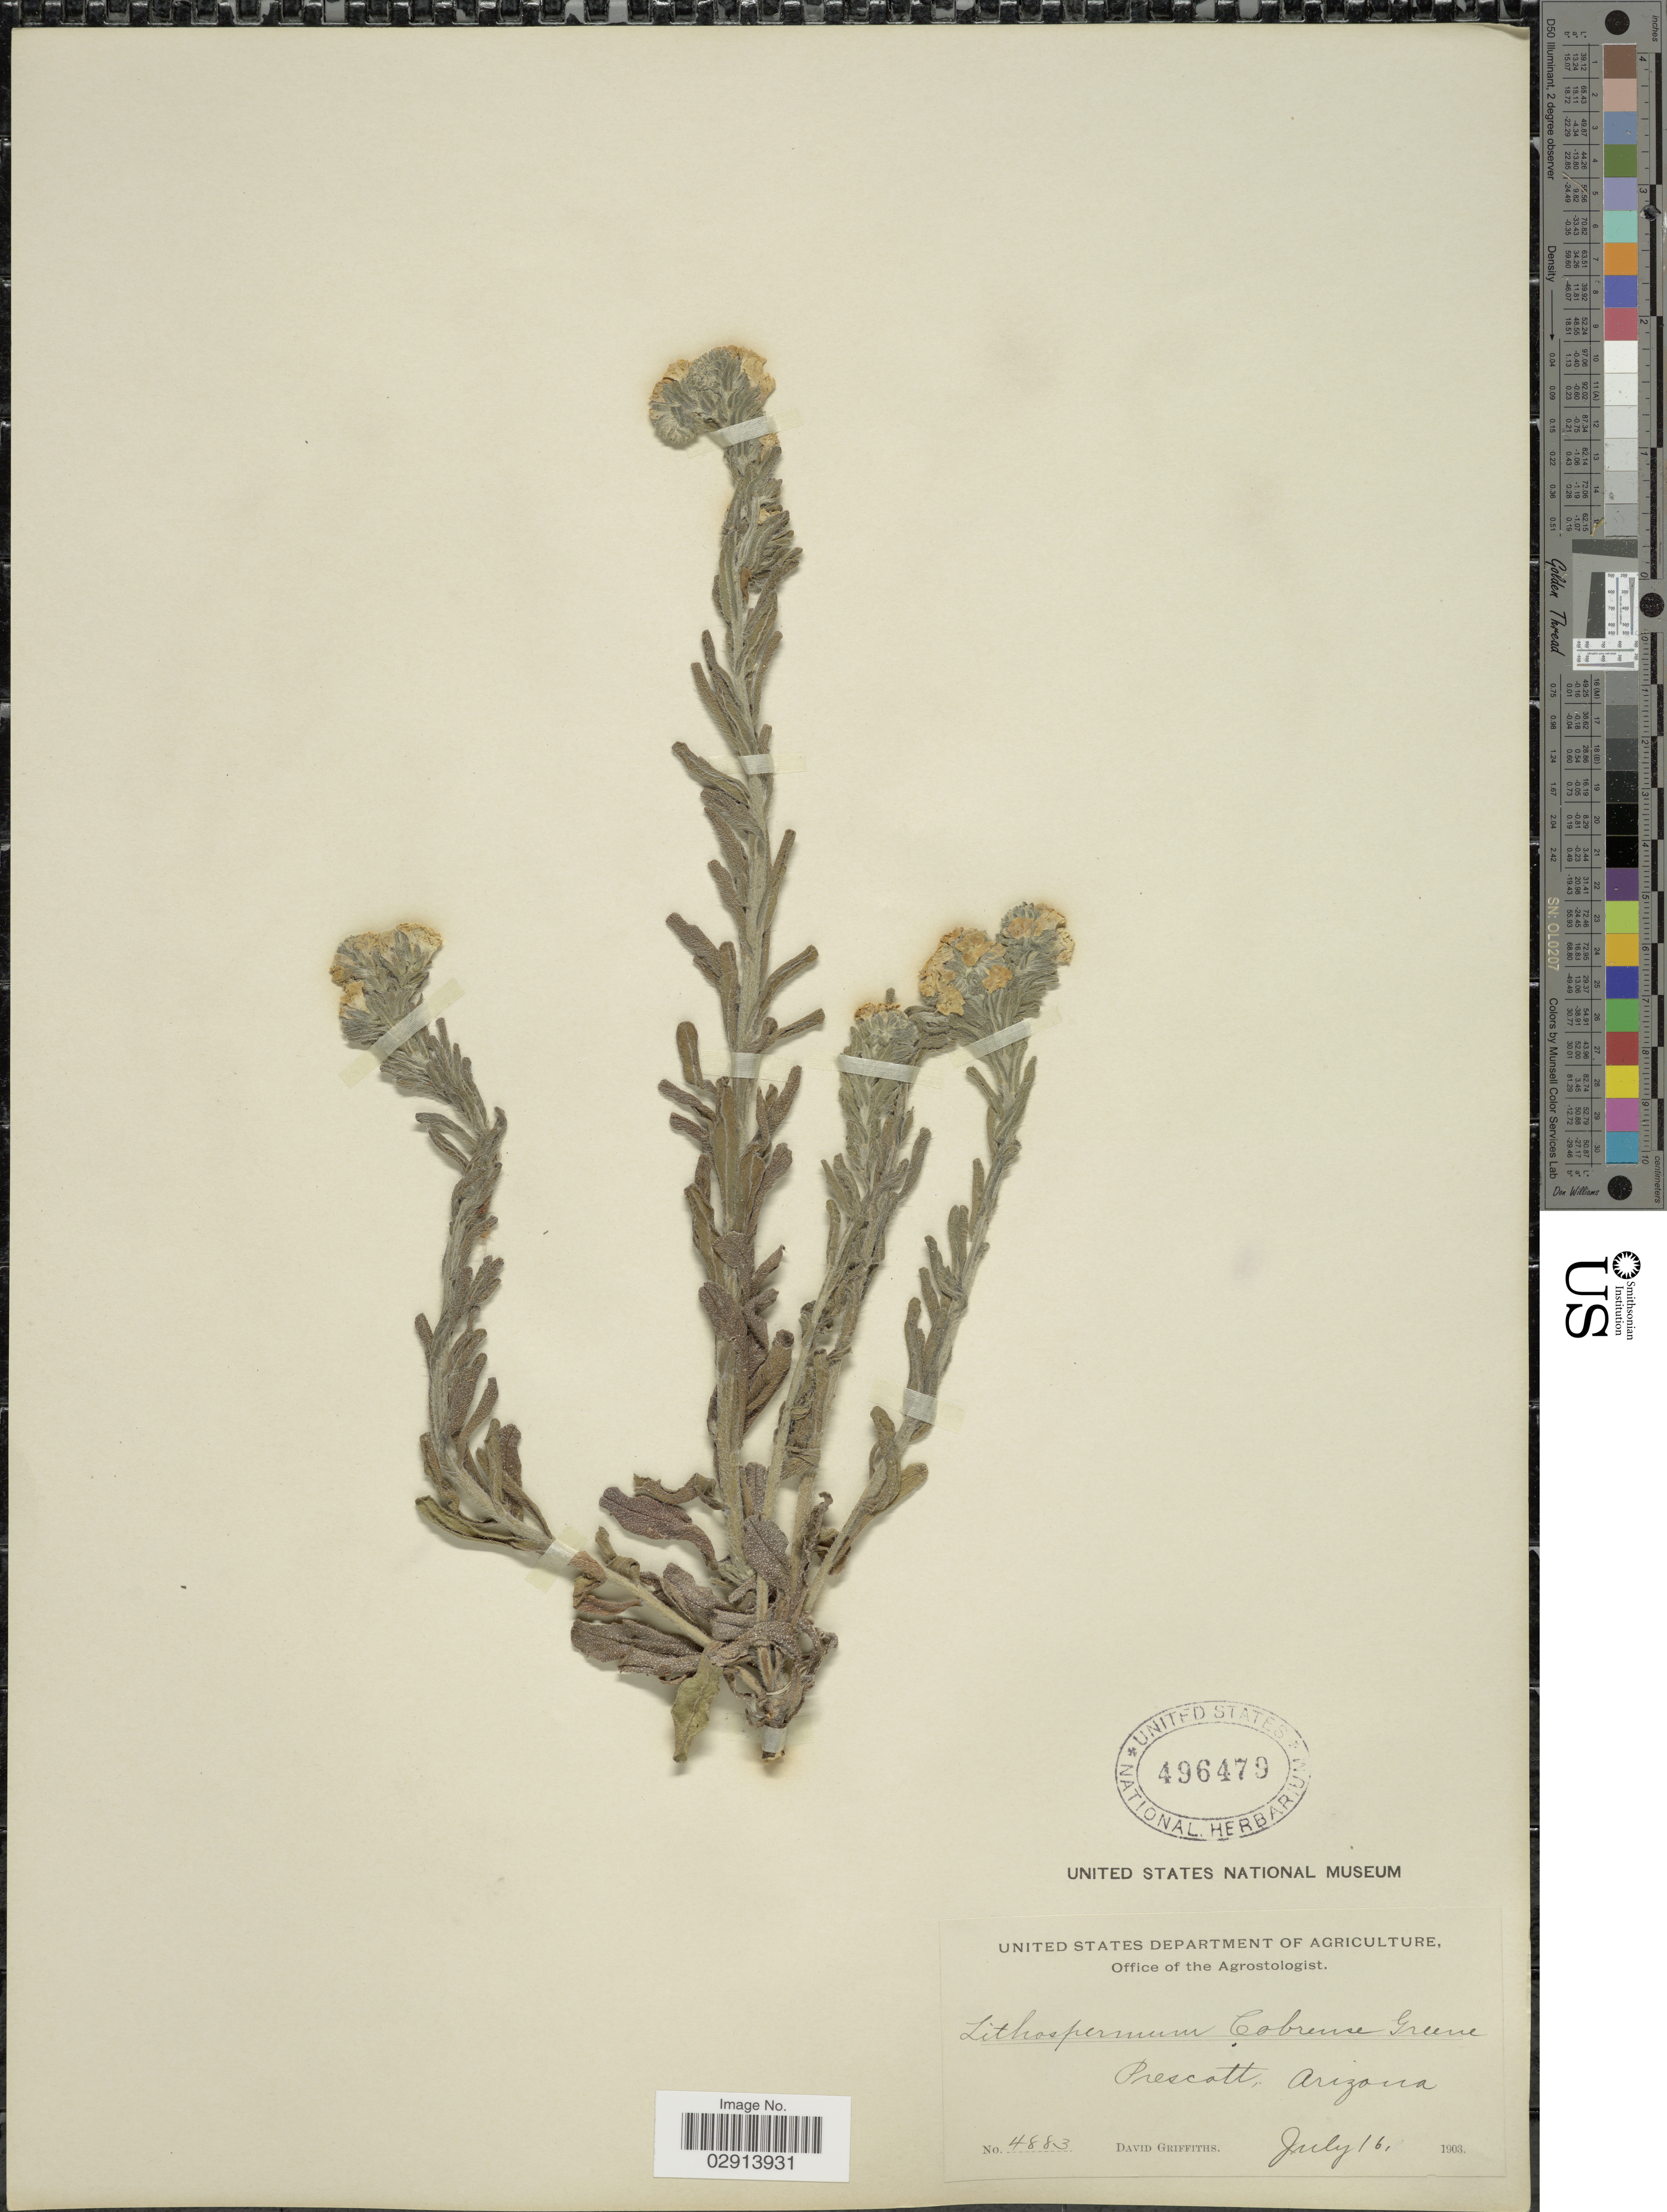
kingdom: Plantae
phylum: Tracheophyta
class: Magnoliopsida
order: Boraginales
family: Boraginaceae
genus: Lithospermum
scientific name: Lithospermum cobrense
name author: Greene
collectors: D. Griffiths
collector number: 4883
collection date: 1903-07-16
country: United States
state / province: Arizona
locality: Prescott.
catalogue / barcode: US 496479